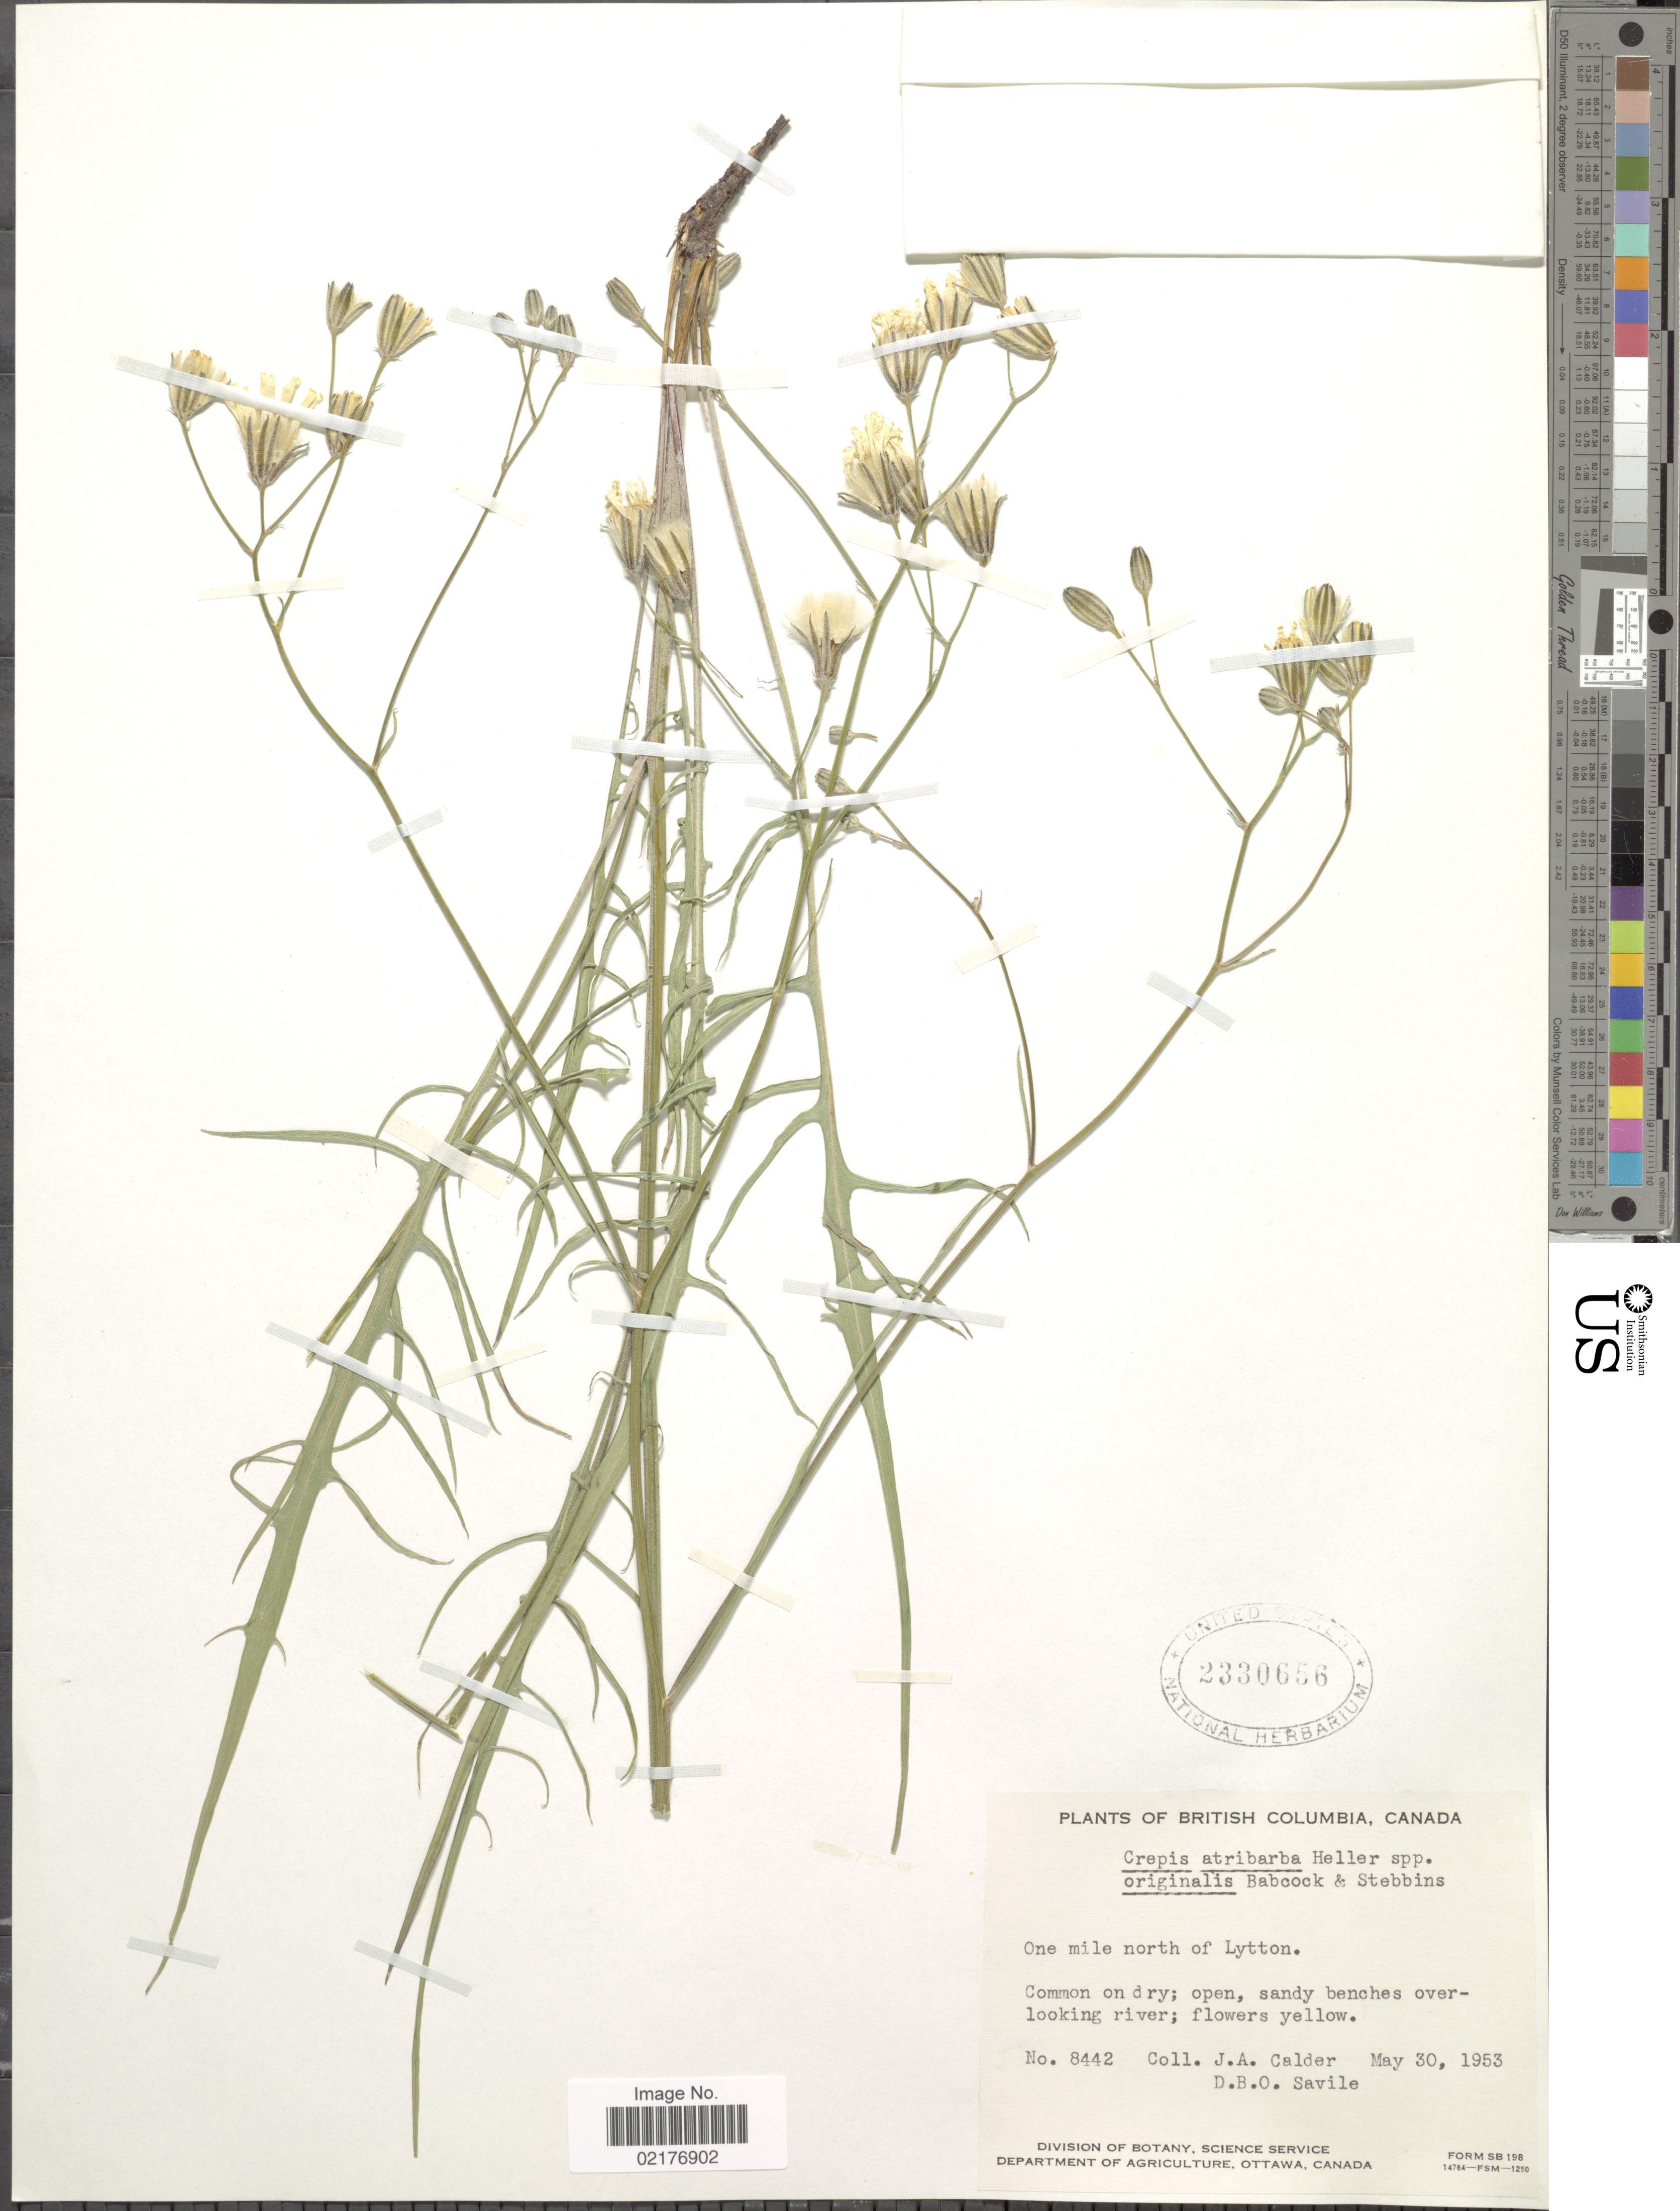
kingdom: Plantae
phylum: Tracheophyta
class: Magnoliopsida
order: Asterales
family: Asteraceae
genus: Crepis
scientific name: Crepis atribarba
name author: A. Heller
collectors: J. A. Calder & D. Savile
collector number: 8442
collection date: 1953-05-30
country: Canada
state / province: British Columbia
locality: One Mile north of Lytton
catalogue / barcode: US 2330656